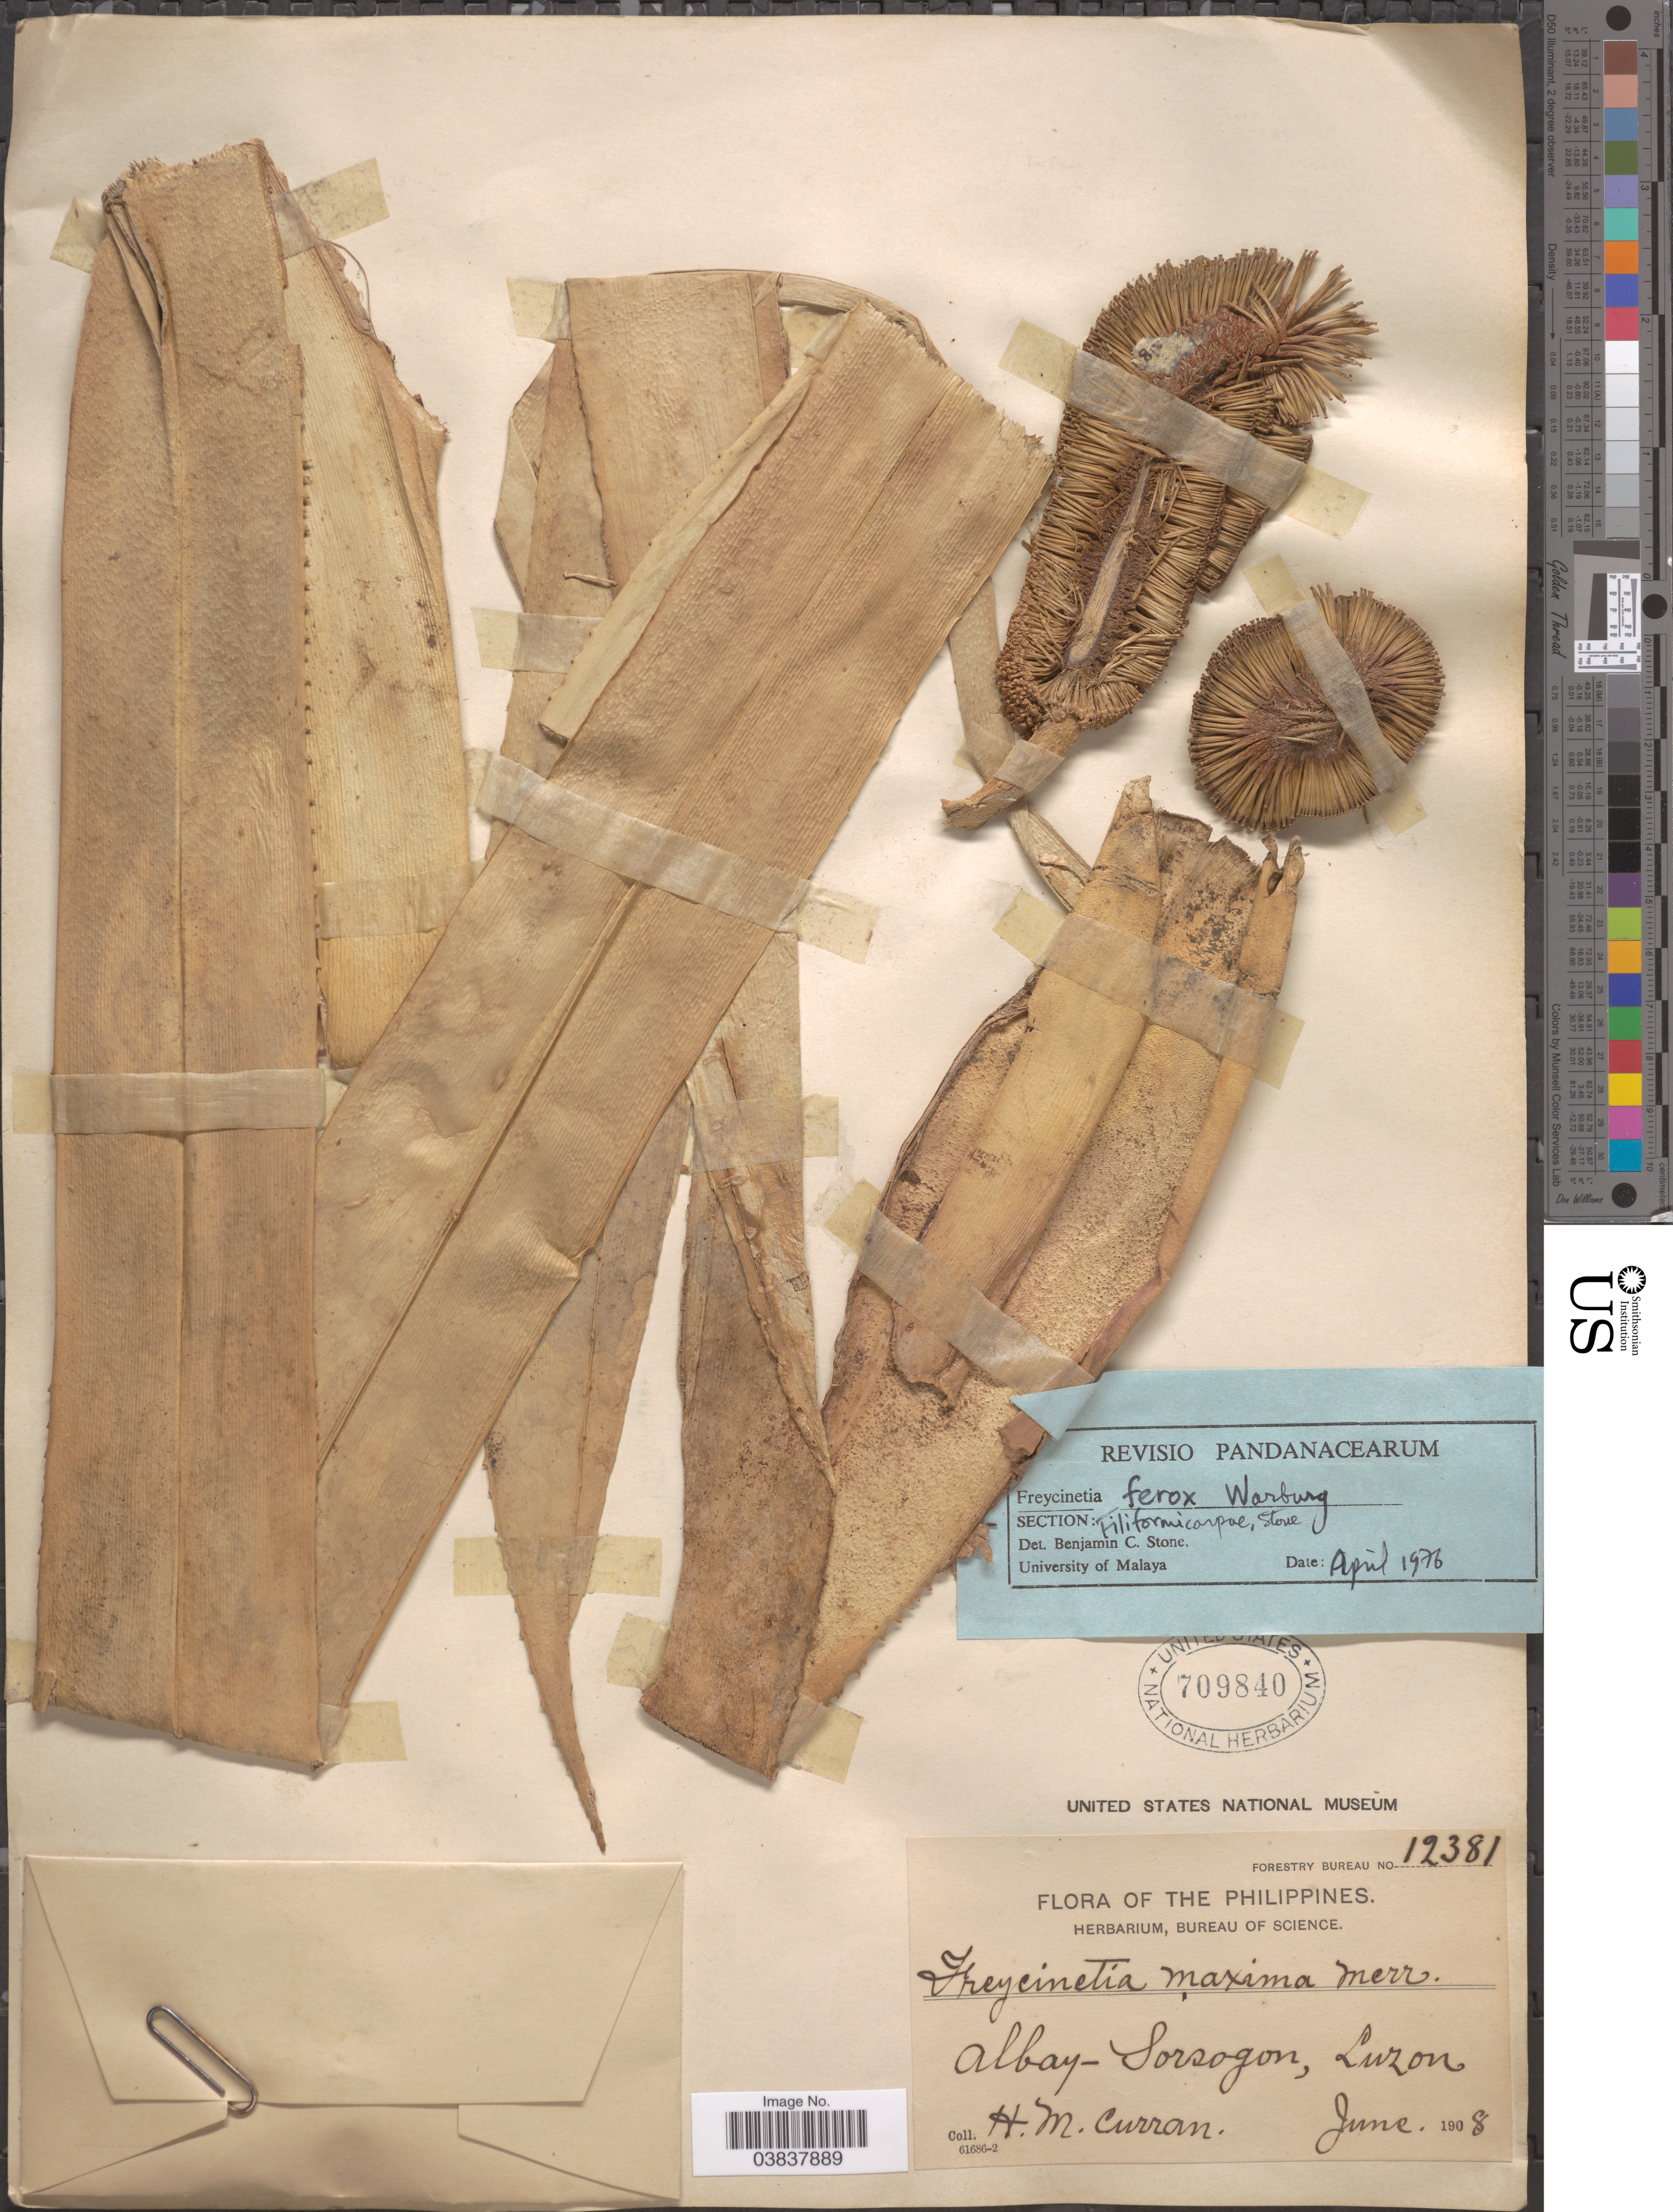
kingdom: Plantae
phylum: Tracheophyta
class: Liliopsida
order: Pandanales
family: Pandanaceae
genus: Freycinetia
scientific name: Freycinetia formosana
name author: Hemsl.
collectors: H. M. Curran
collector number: Forestry Bureau 12381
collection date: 1908-06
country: Philippines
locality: Albay-Sorsogon, Luzon.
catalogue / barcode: US 709840